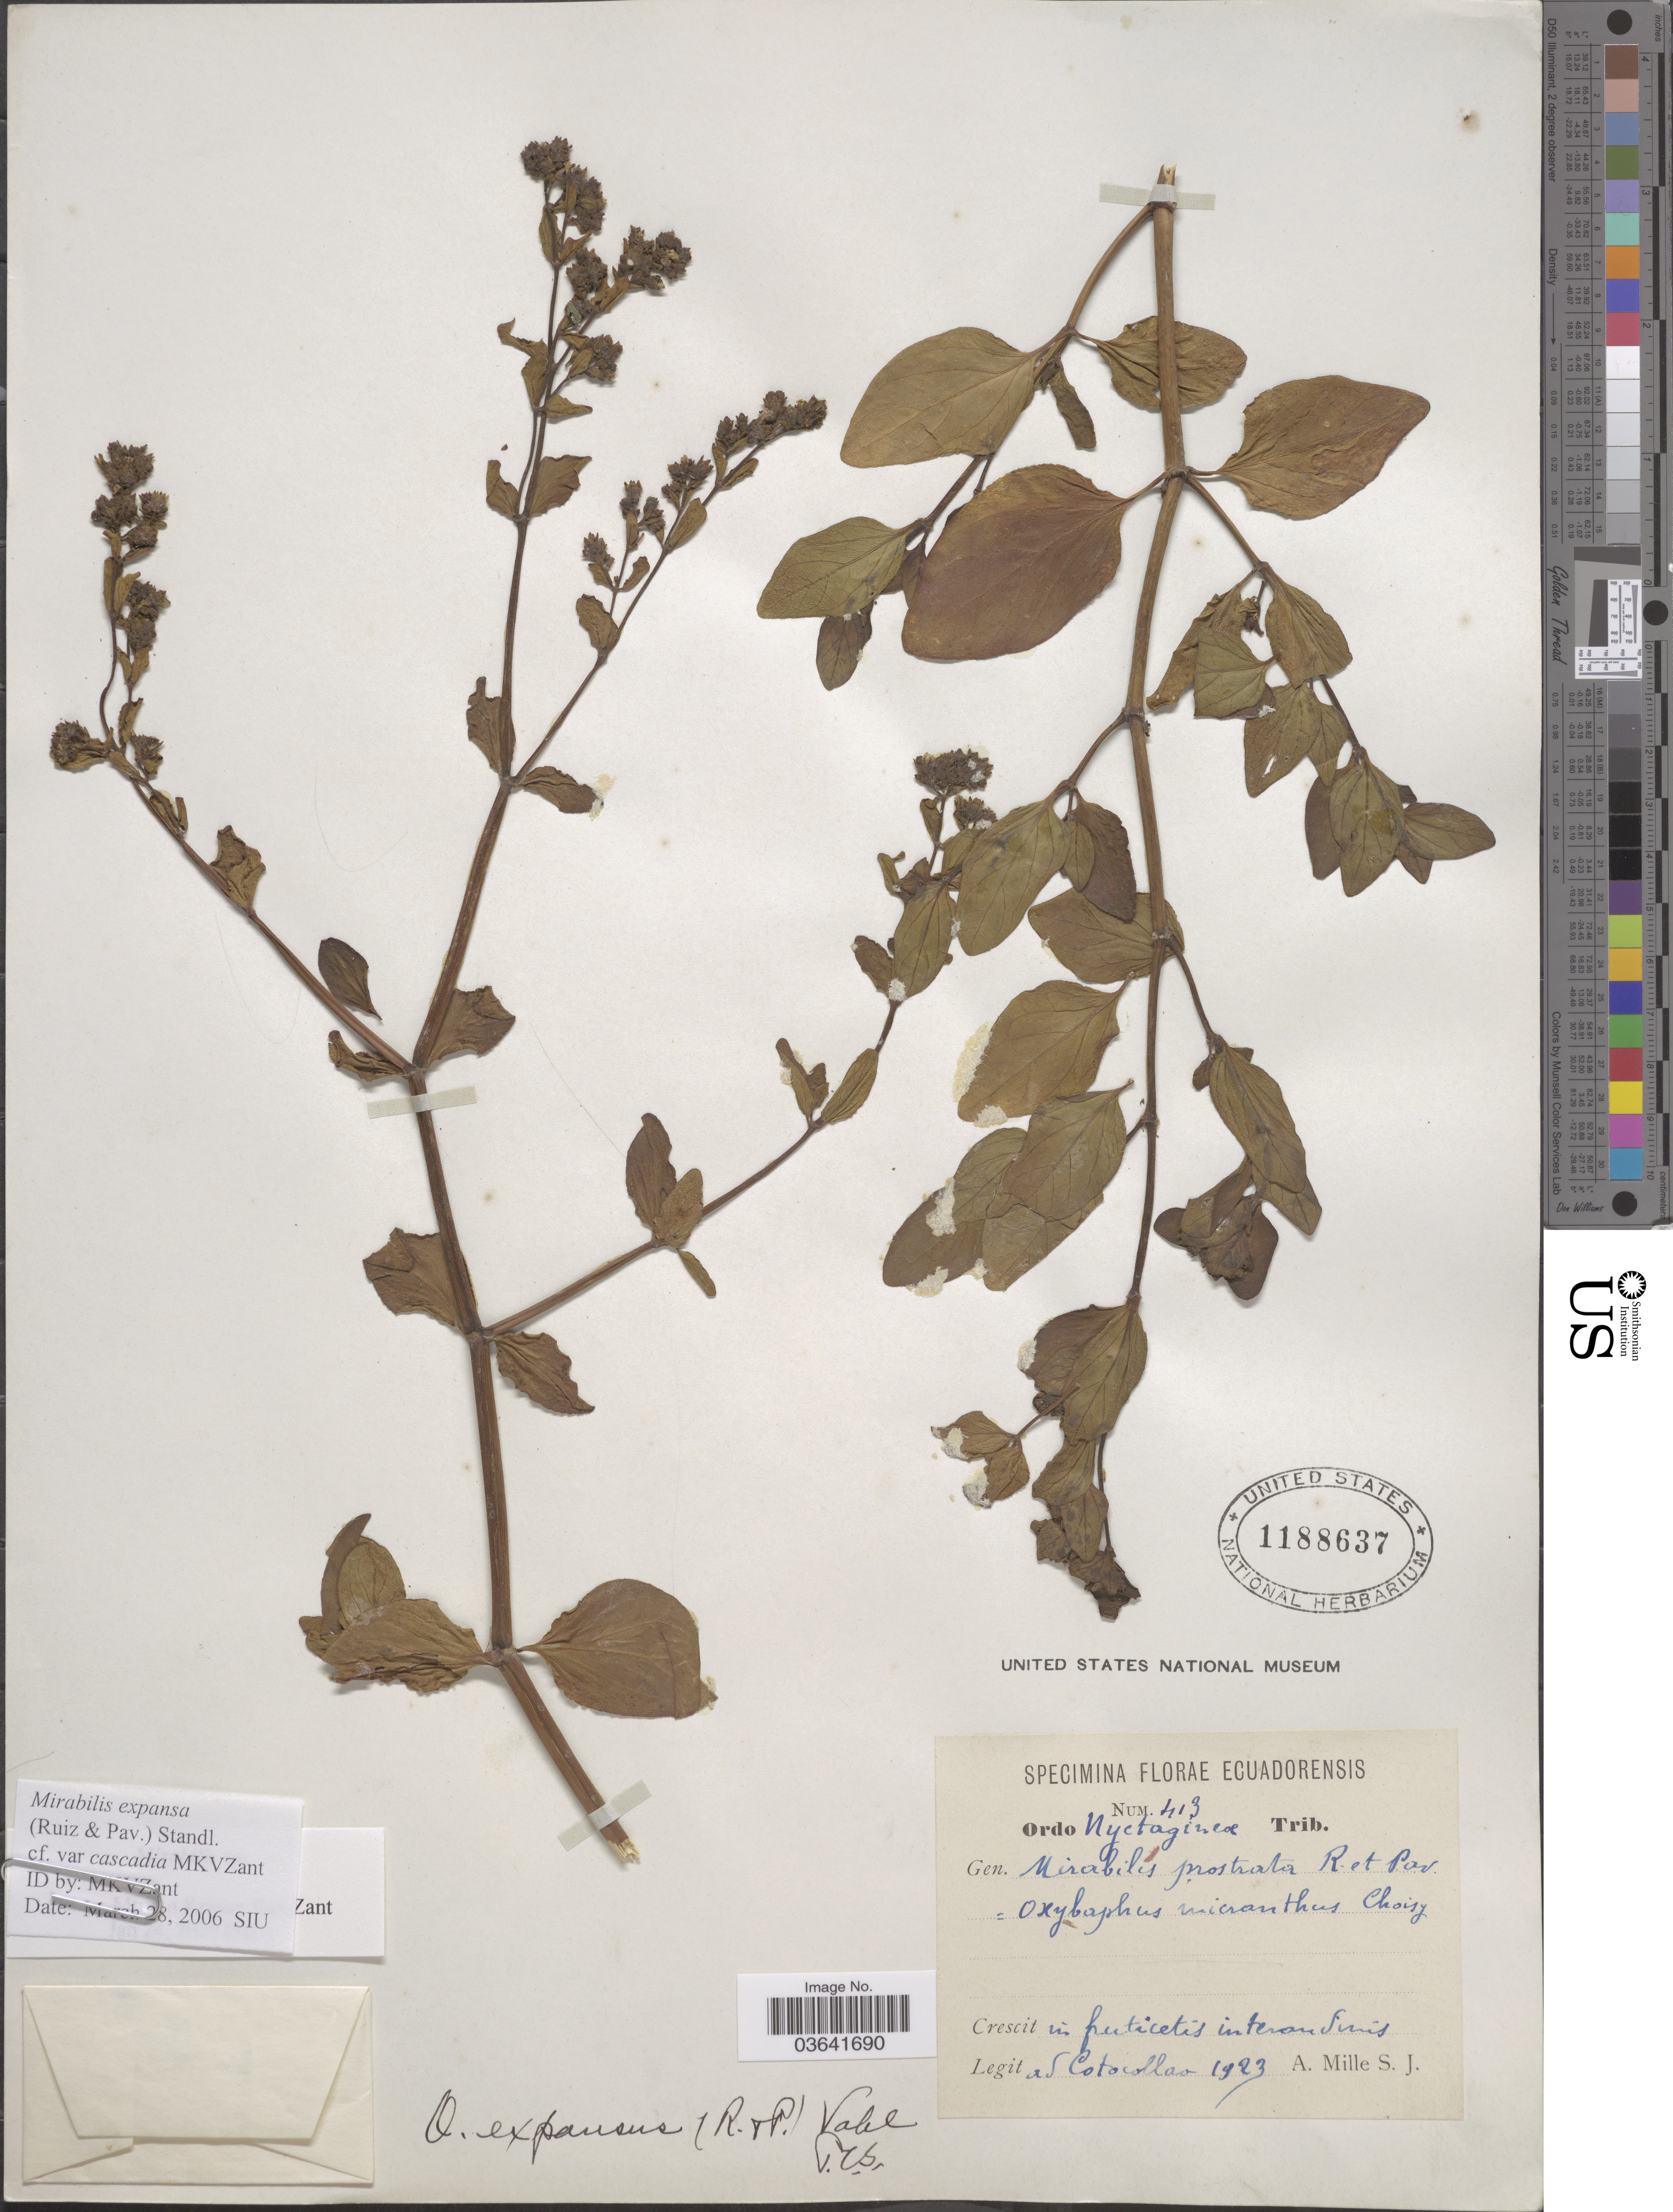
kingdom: Plantae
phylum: Tracheophyta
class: Magnoliopsida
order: Caryophyllales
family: Nyctaginaceae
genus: Mirabilis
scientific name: Mirabilis expansa var. cascadia van Zant var. nov. ined.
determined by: Van Zant, Miriam Kritzer, (SIU)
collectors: A. Mille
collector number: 413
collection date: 1923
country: Ecuador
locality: In fruticetis interandinis ad Cotocallao.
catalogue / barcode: US 1188637